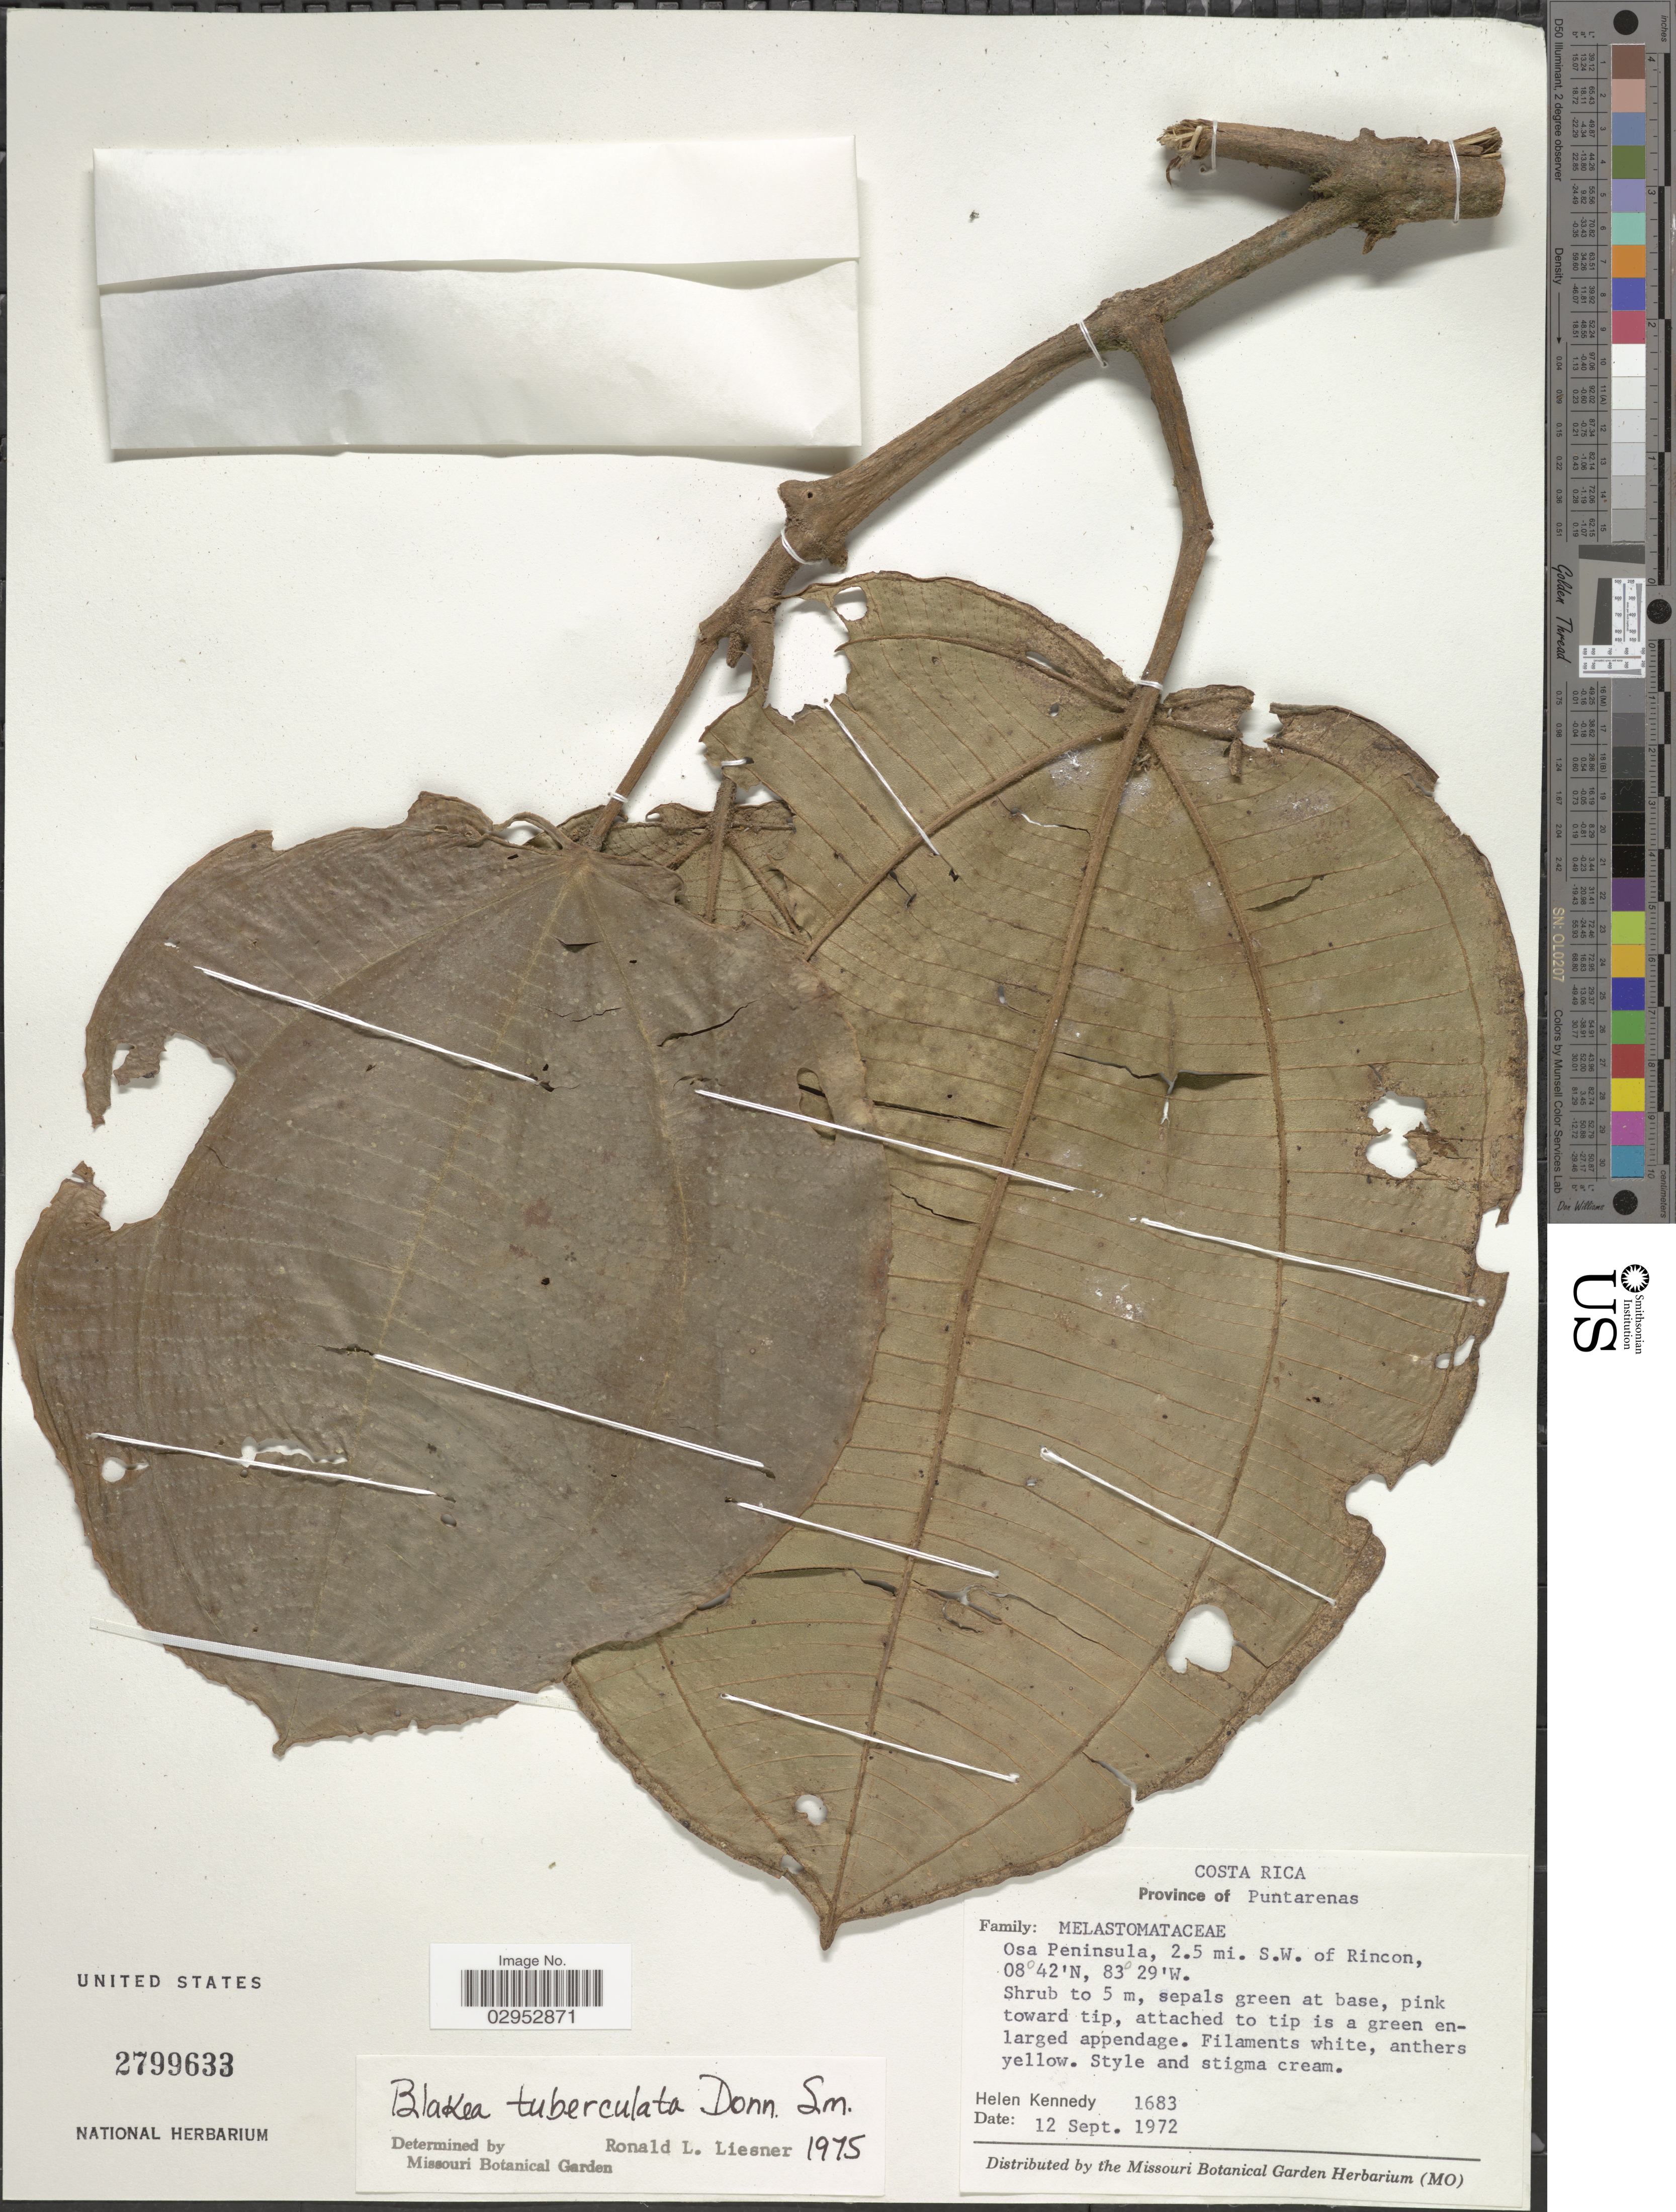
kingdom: Plantae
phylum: Tracheophyta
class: Magnoliopsida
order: Myrtales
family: Melastomataceae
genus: Blakea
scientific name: Blakea tuberculata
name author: Donn. Sm.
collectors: H. Kennedy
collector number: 1683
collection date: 1972-09-12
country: Costa Rica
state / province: Puntarenas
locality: Osa Peninsula, 2.5 mi. S.W. of Rincon.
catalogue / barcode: US 2799633